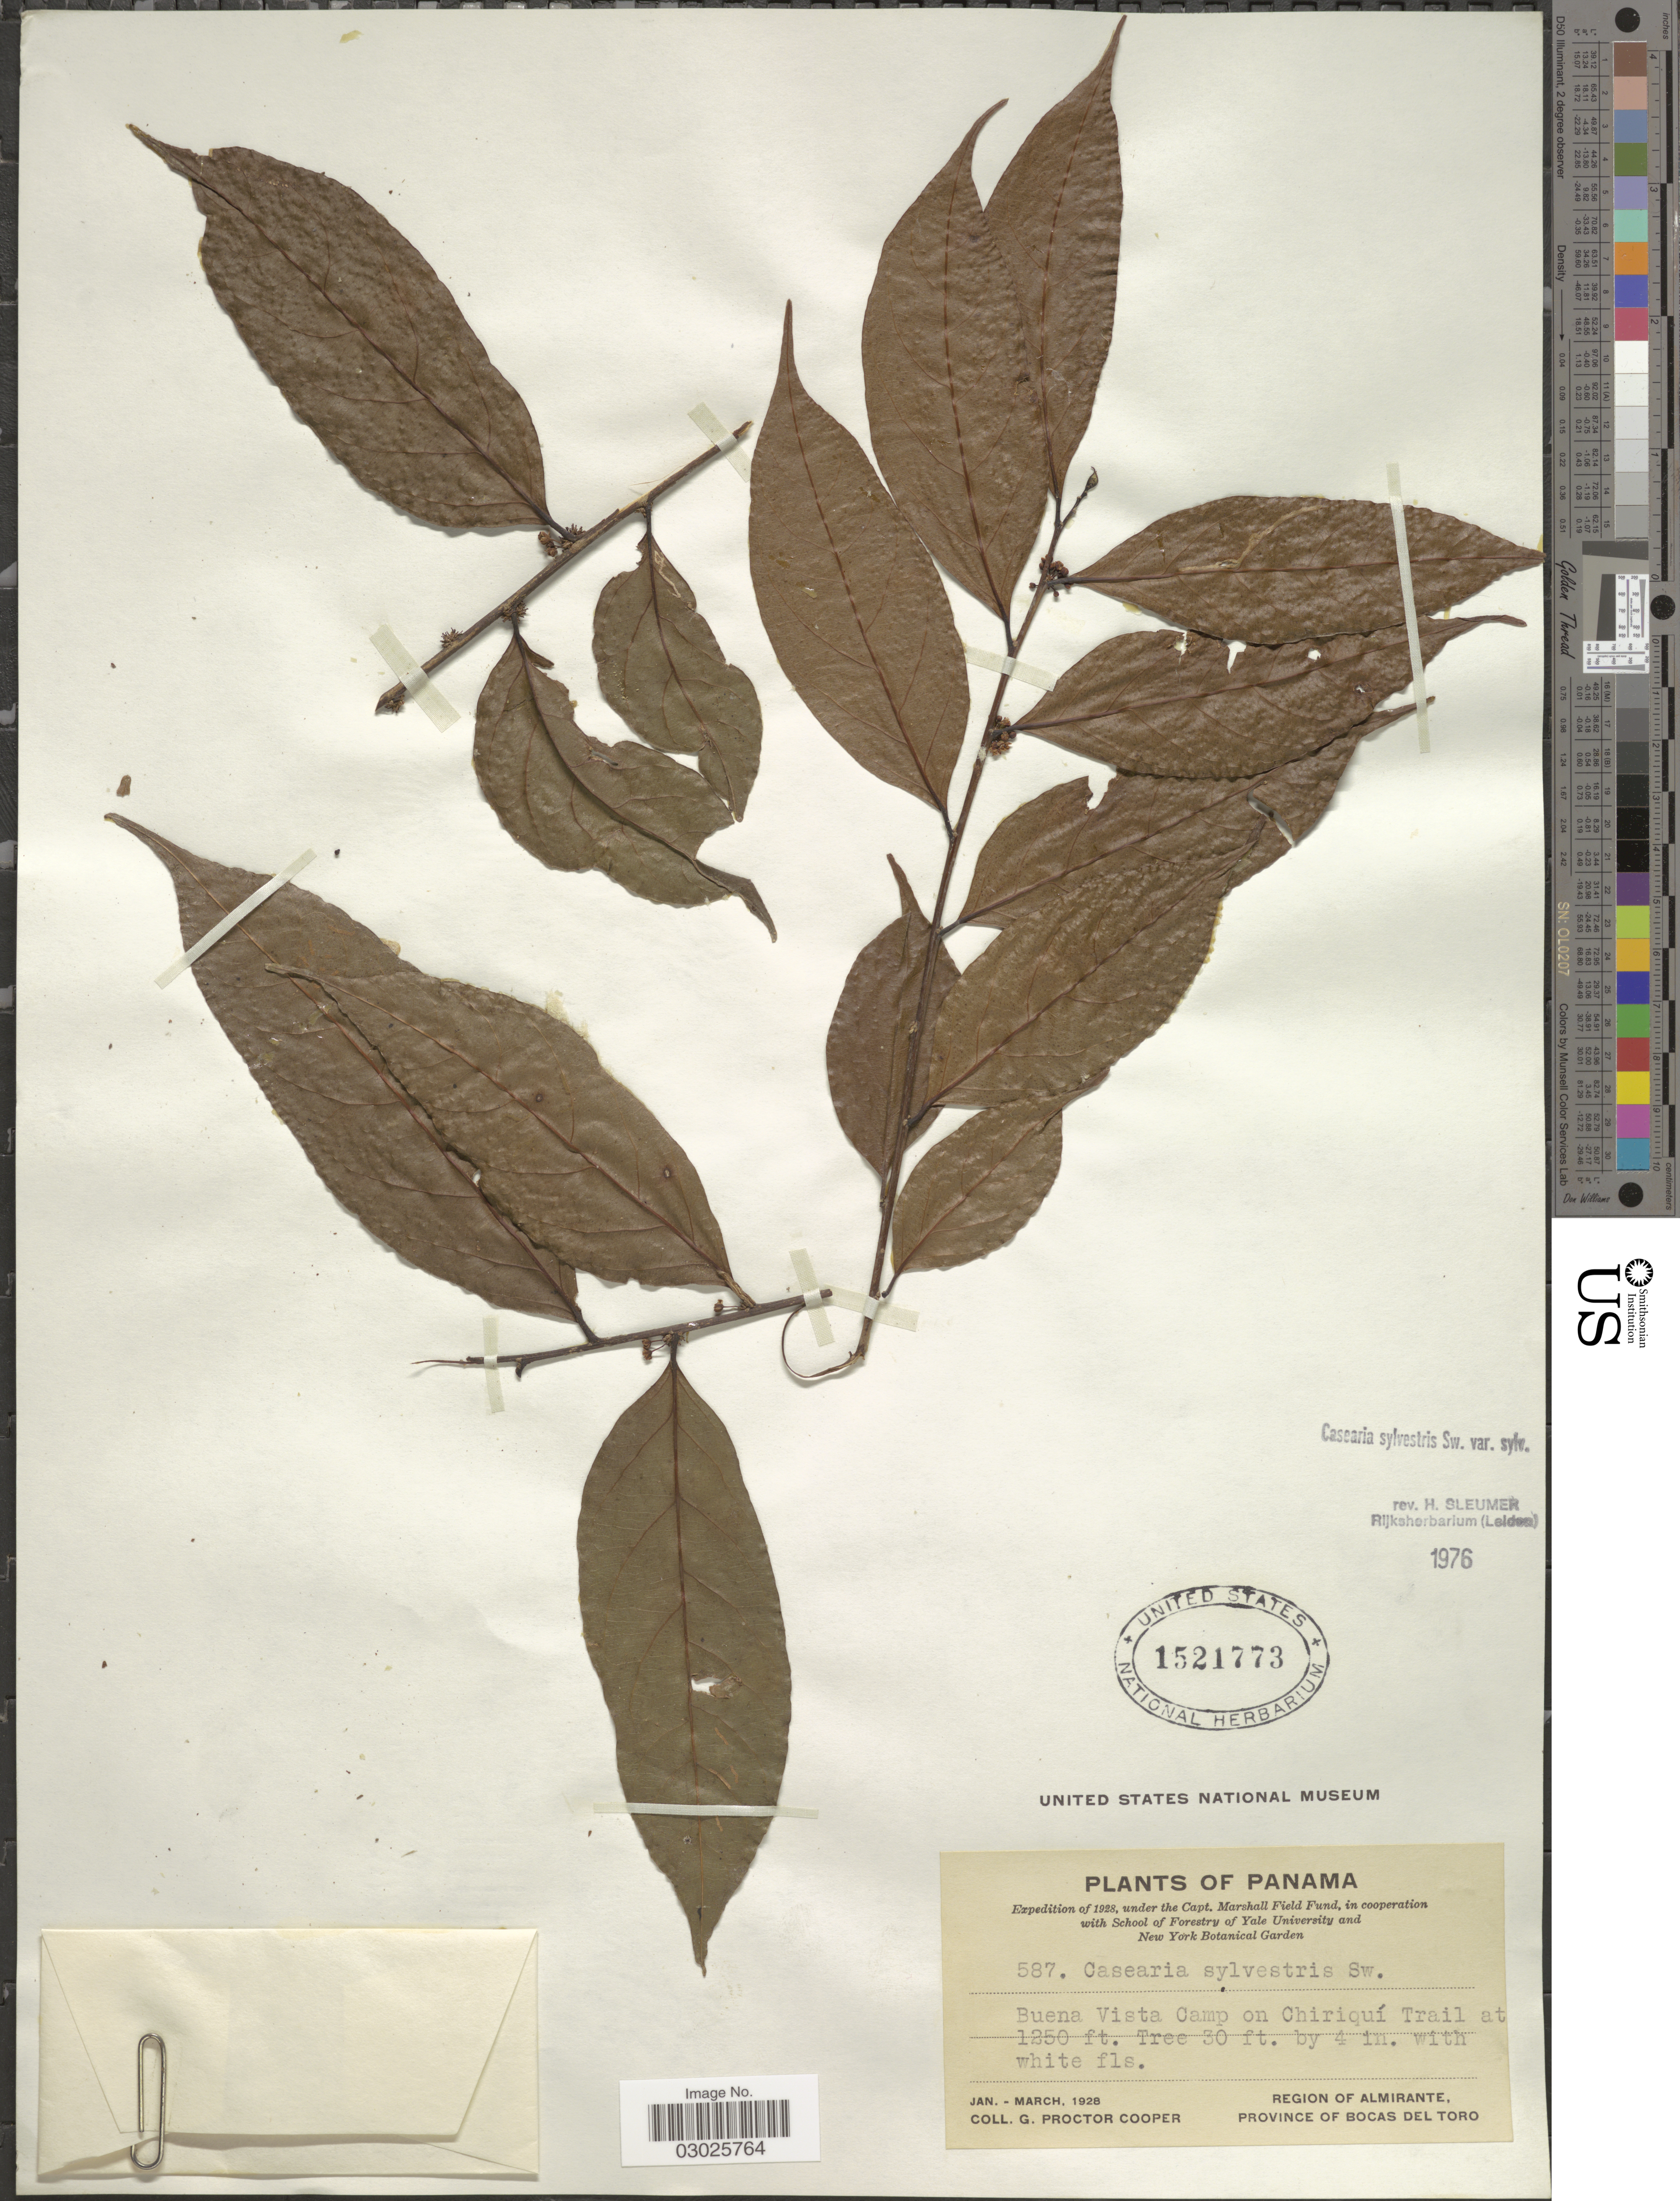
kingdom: Plantae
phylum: Tracheophyta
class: Magnoliopsida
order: Malpighiales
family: Salicaceae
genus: Casearia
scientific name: Casearia sylvestris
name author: Sw.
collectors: G. Cooper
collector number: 587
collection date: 1928-01/1928-03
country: Panama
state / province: Bocas del Toro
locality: Buena Vista Camp on Chiriquí Trail. Region of Almirante.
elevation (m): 381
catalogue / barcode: US 1521773